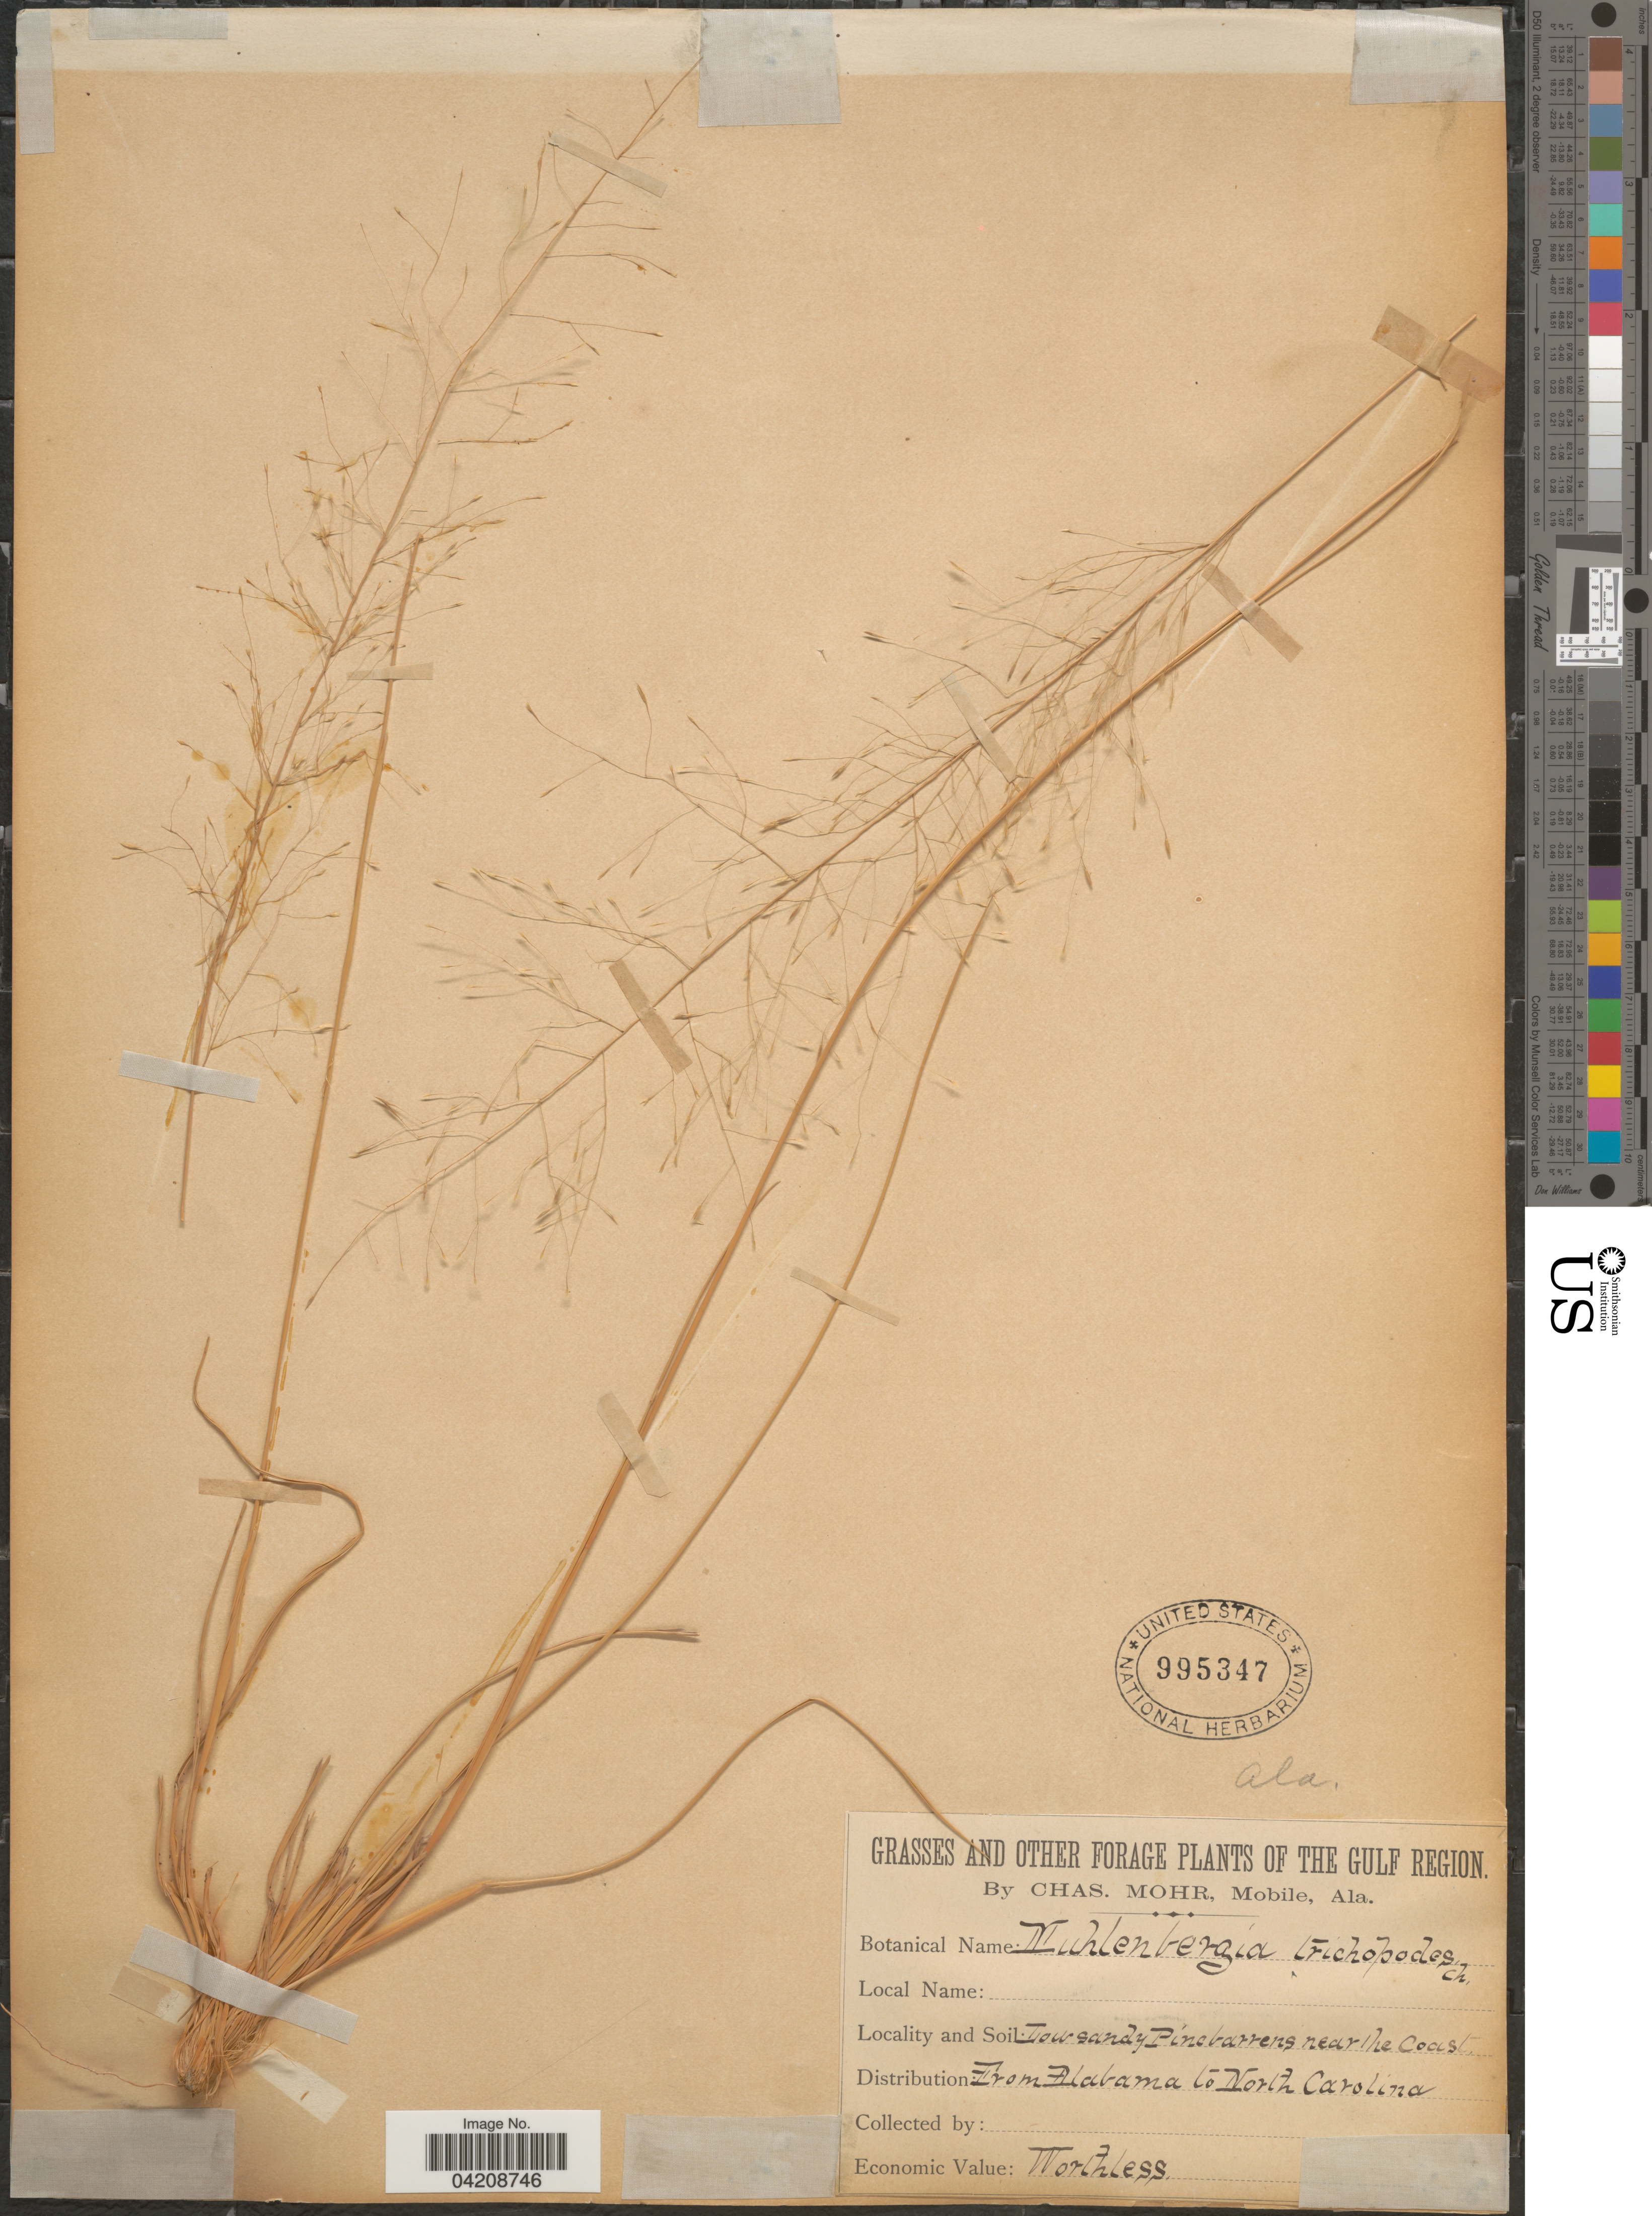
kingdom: Plantae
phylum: Tracheophyta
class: Liliopsida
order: Poales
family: Poaceae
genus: Muhlenbergia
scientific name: Muhlenbergia expansa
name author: Trin.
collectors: Mohr, C. T. (herbarium)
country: United States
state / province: Alabama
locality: The Gulf Region. Low sandy Pine barrens near the Coast.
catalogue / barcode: US 995347